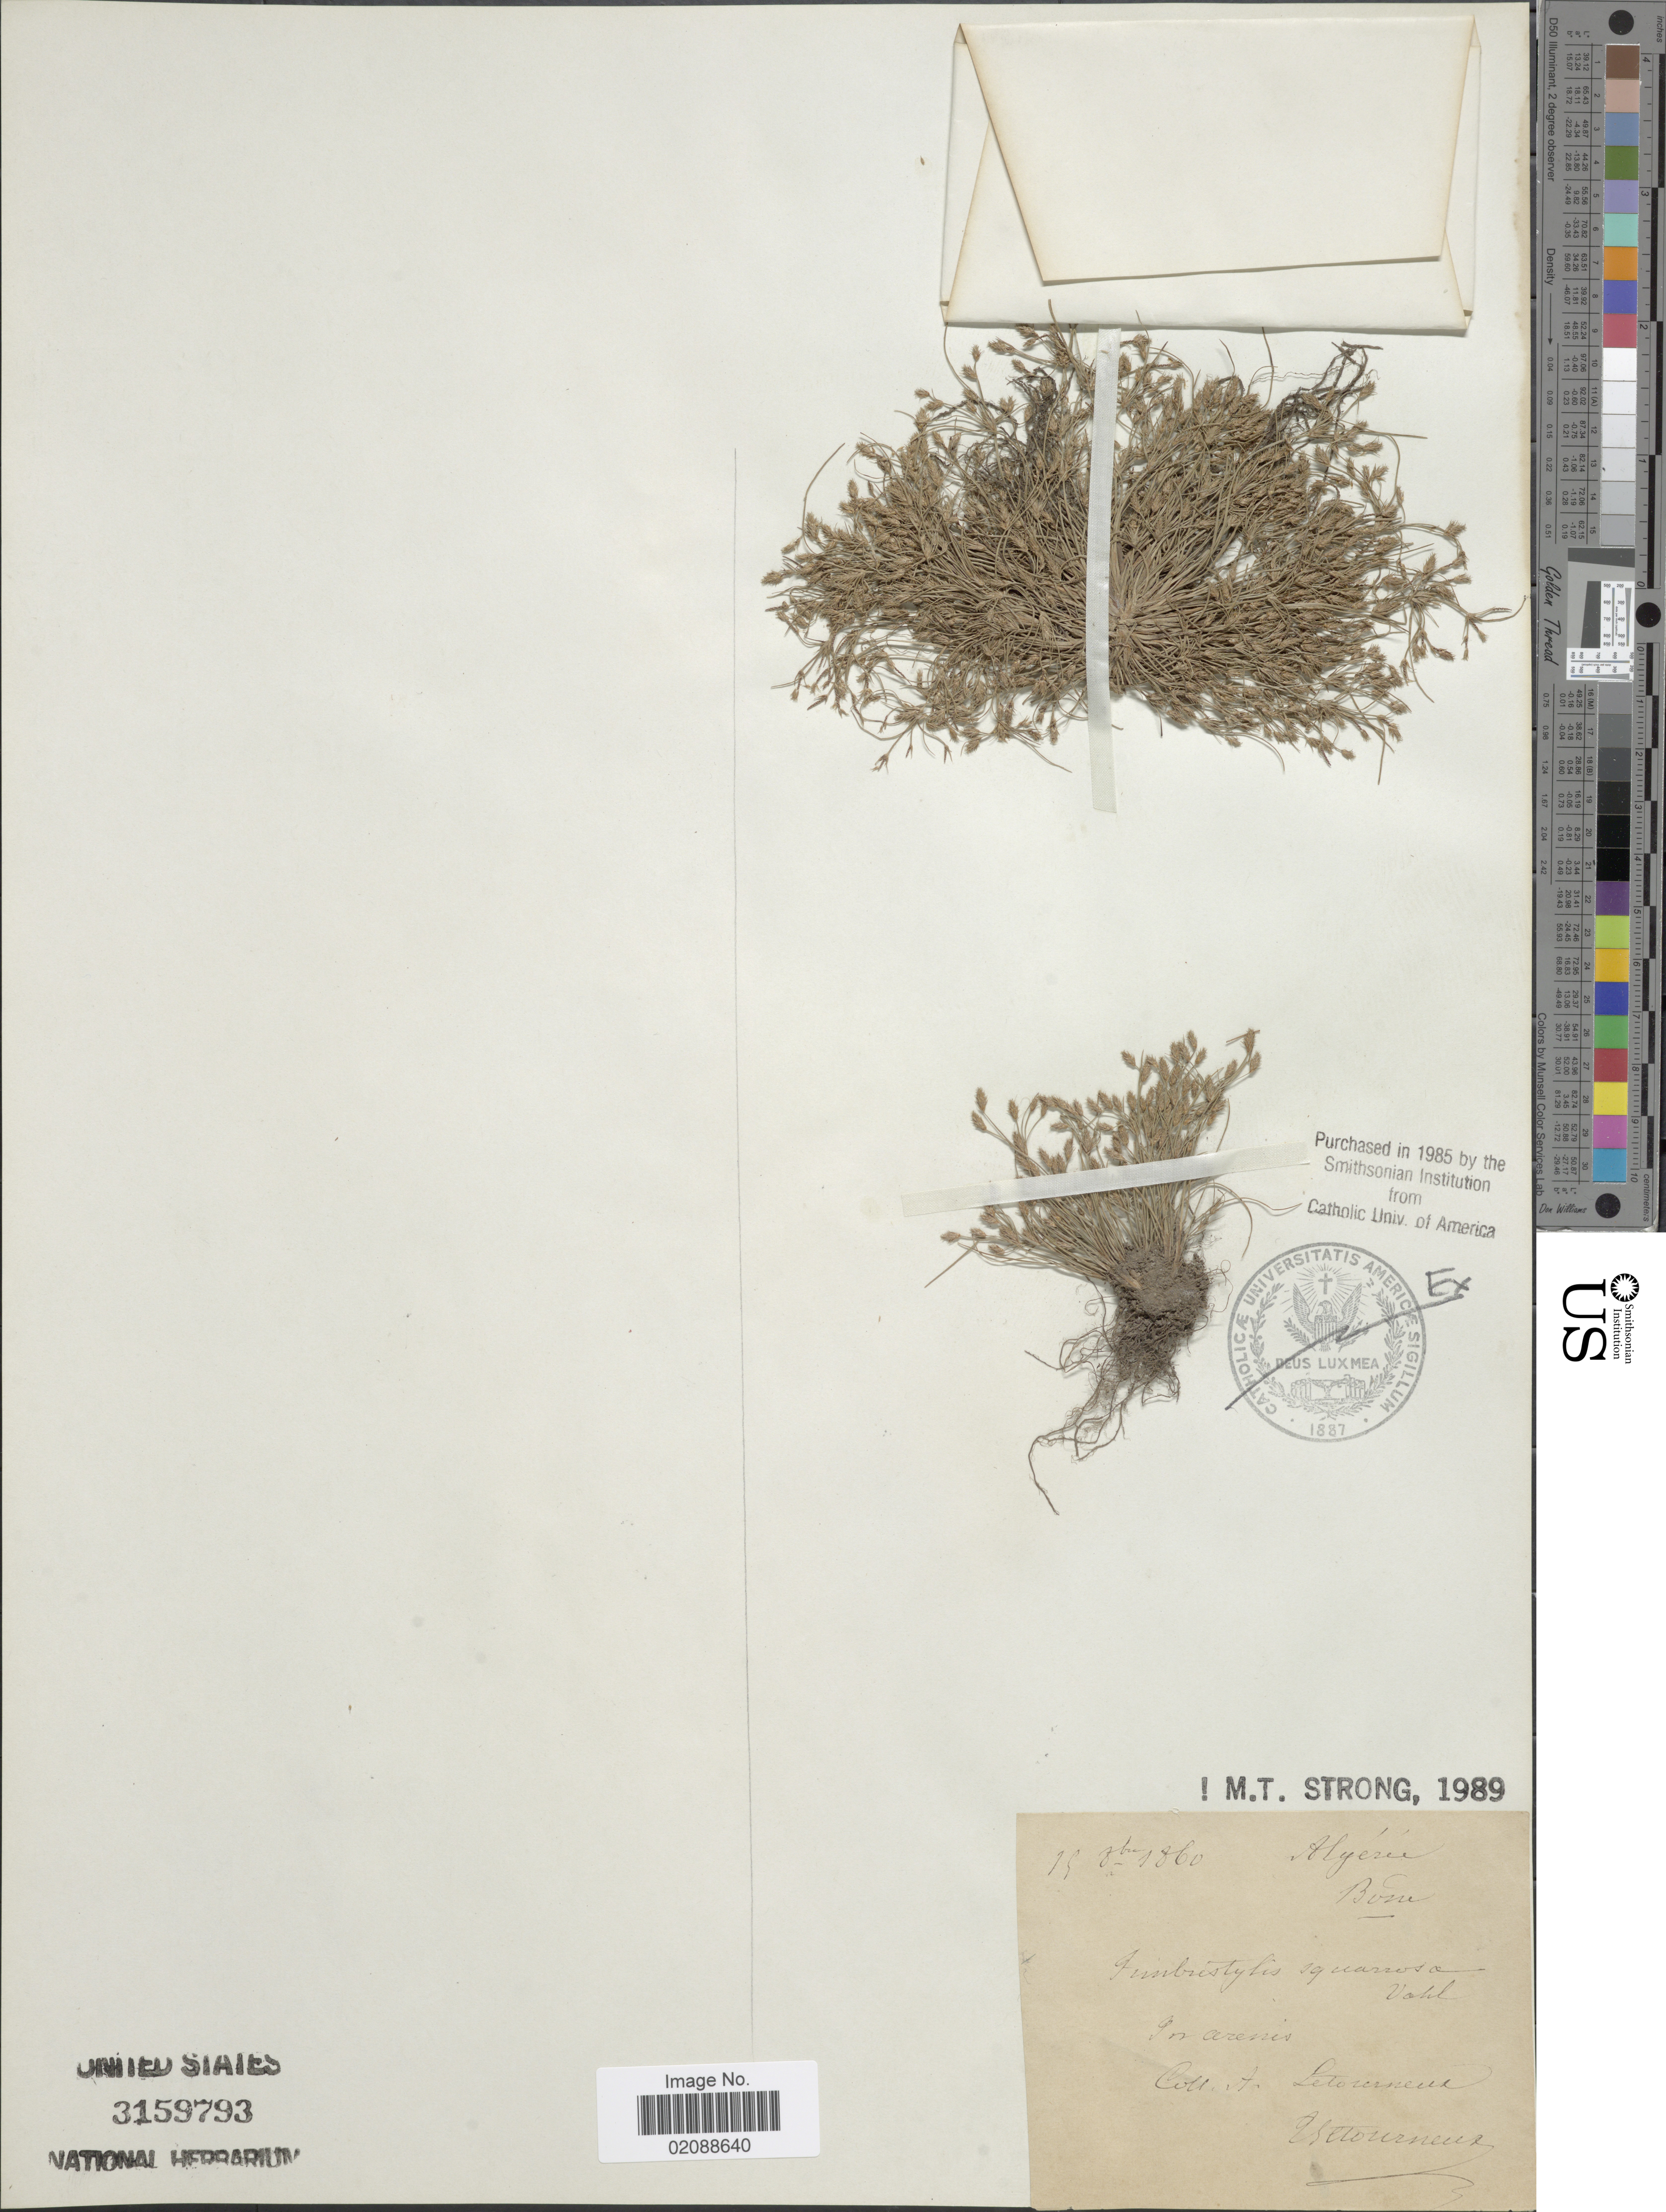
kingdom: Plantae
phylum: Tracheophyta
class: Liliopsida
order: Poales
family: Cyperaceae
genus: Fimbristylis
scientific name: Fimbristylis squarrosa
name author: Vahl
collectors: A. Letourneux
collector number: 78*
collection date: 1960-02-19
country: Algeria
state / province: Annaba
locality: Bone. In arenis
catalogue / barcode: US 3159793